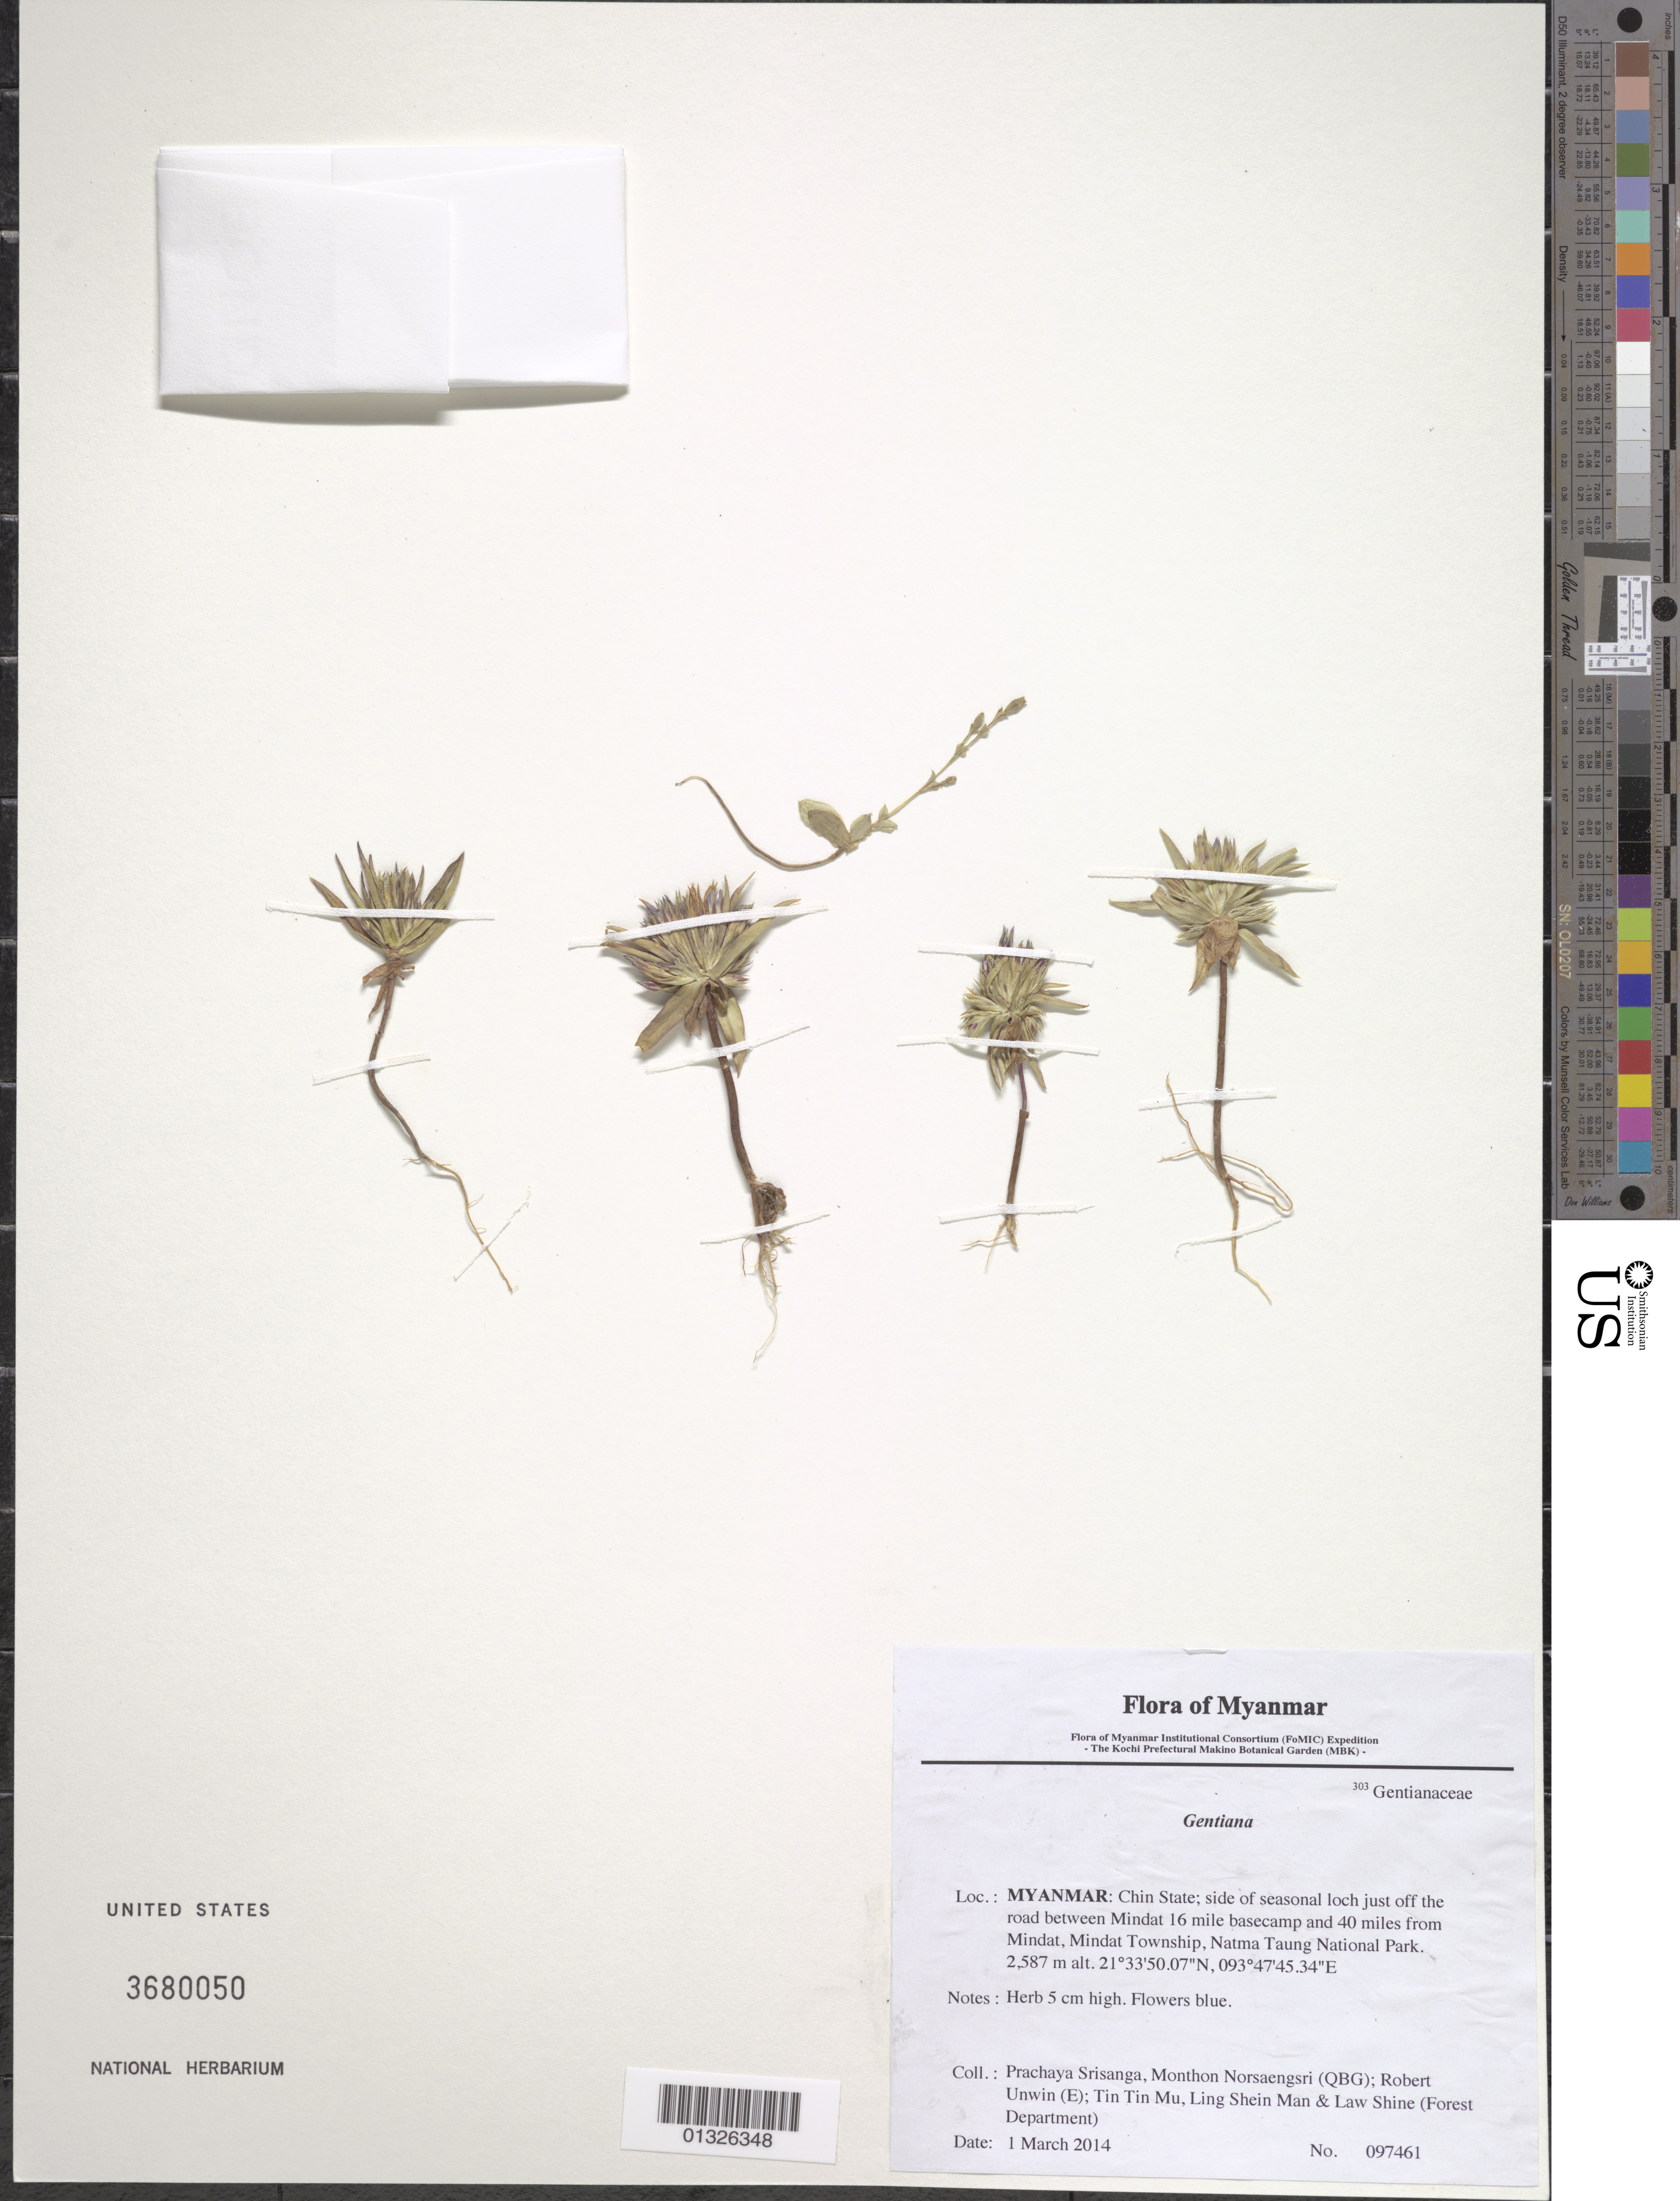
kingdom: Plantae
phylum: Tracheophyta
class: Magnoliopsida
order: Gentianales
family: Gentianaceae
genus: Gentiana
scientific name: Gentiana sp.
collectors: P. Srisanga, M. Norsaengsri, R. Unwin, Tin Tin Mu, Ling Shein Man & L. Shine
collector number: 97461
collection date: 2014-03-01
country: Myanmar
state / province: Chin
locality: Side of seasonal loch just off the road between Mindat 16 mile basecamp and 40 miles from Mindat, Mindat Township, Natma Taung National Park.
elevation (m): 2587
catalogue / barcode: US 3680050